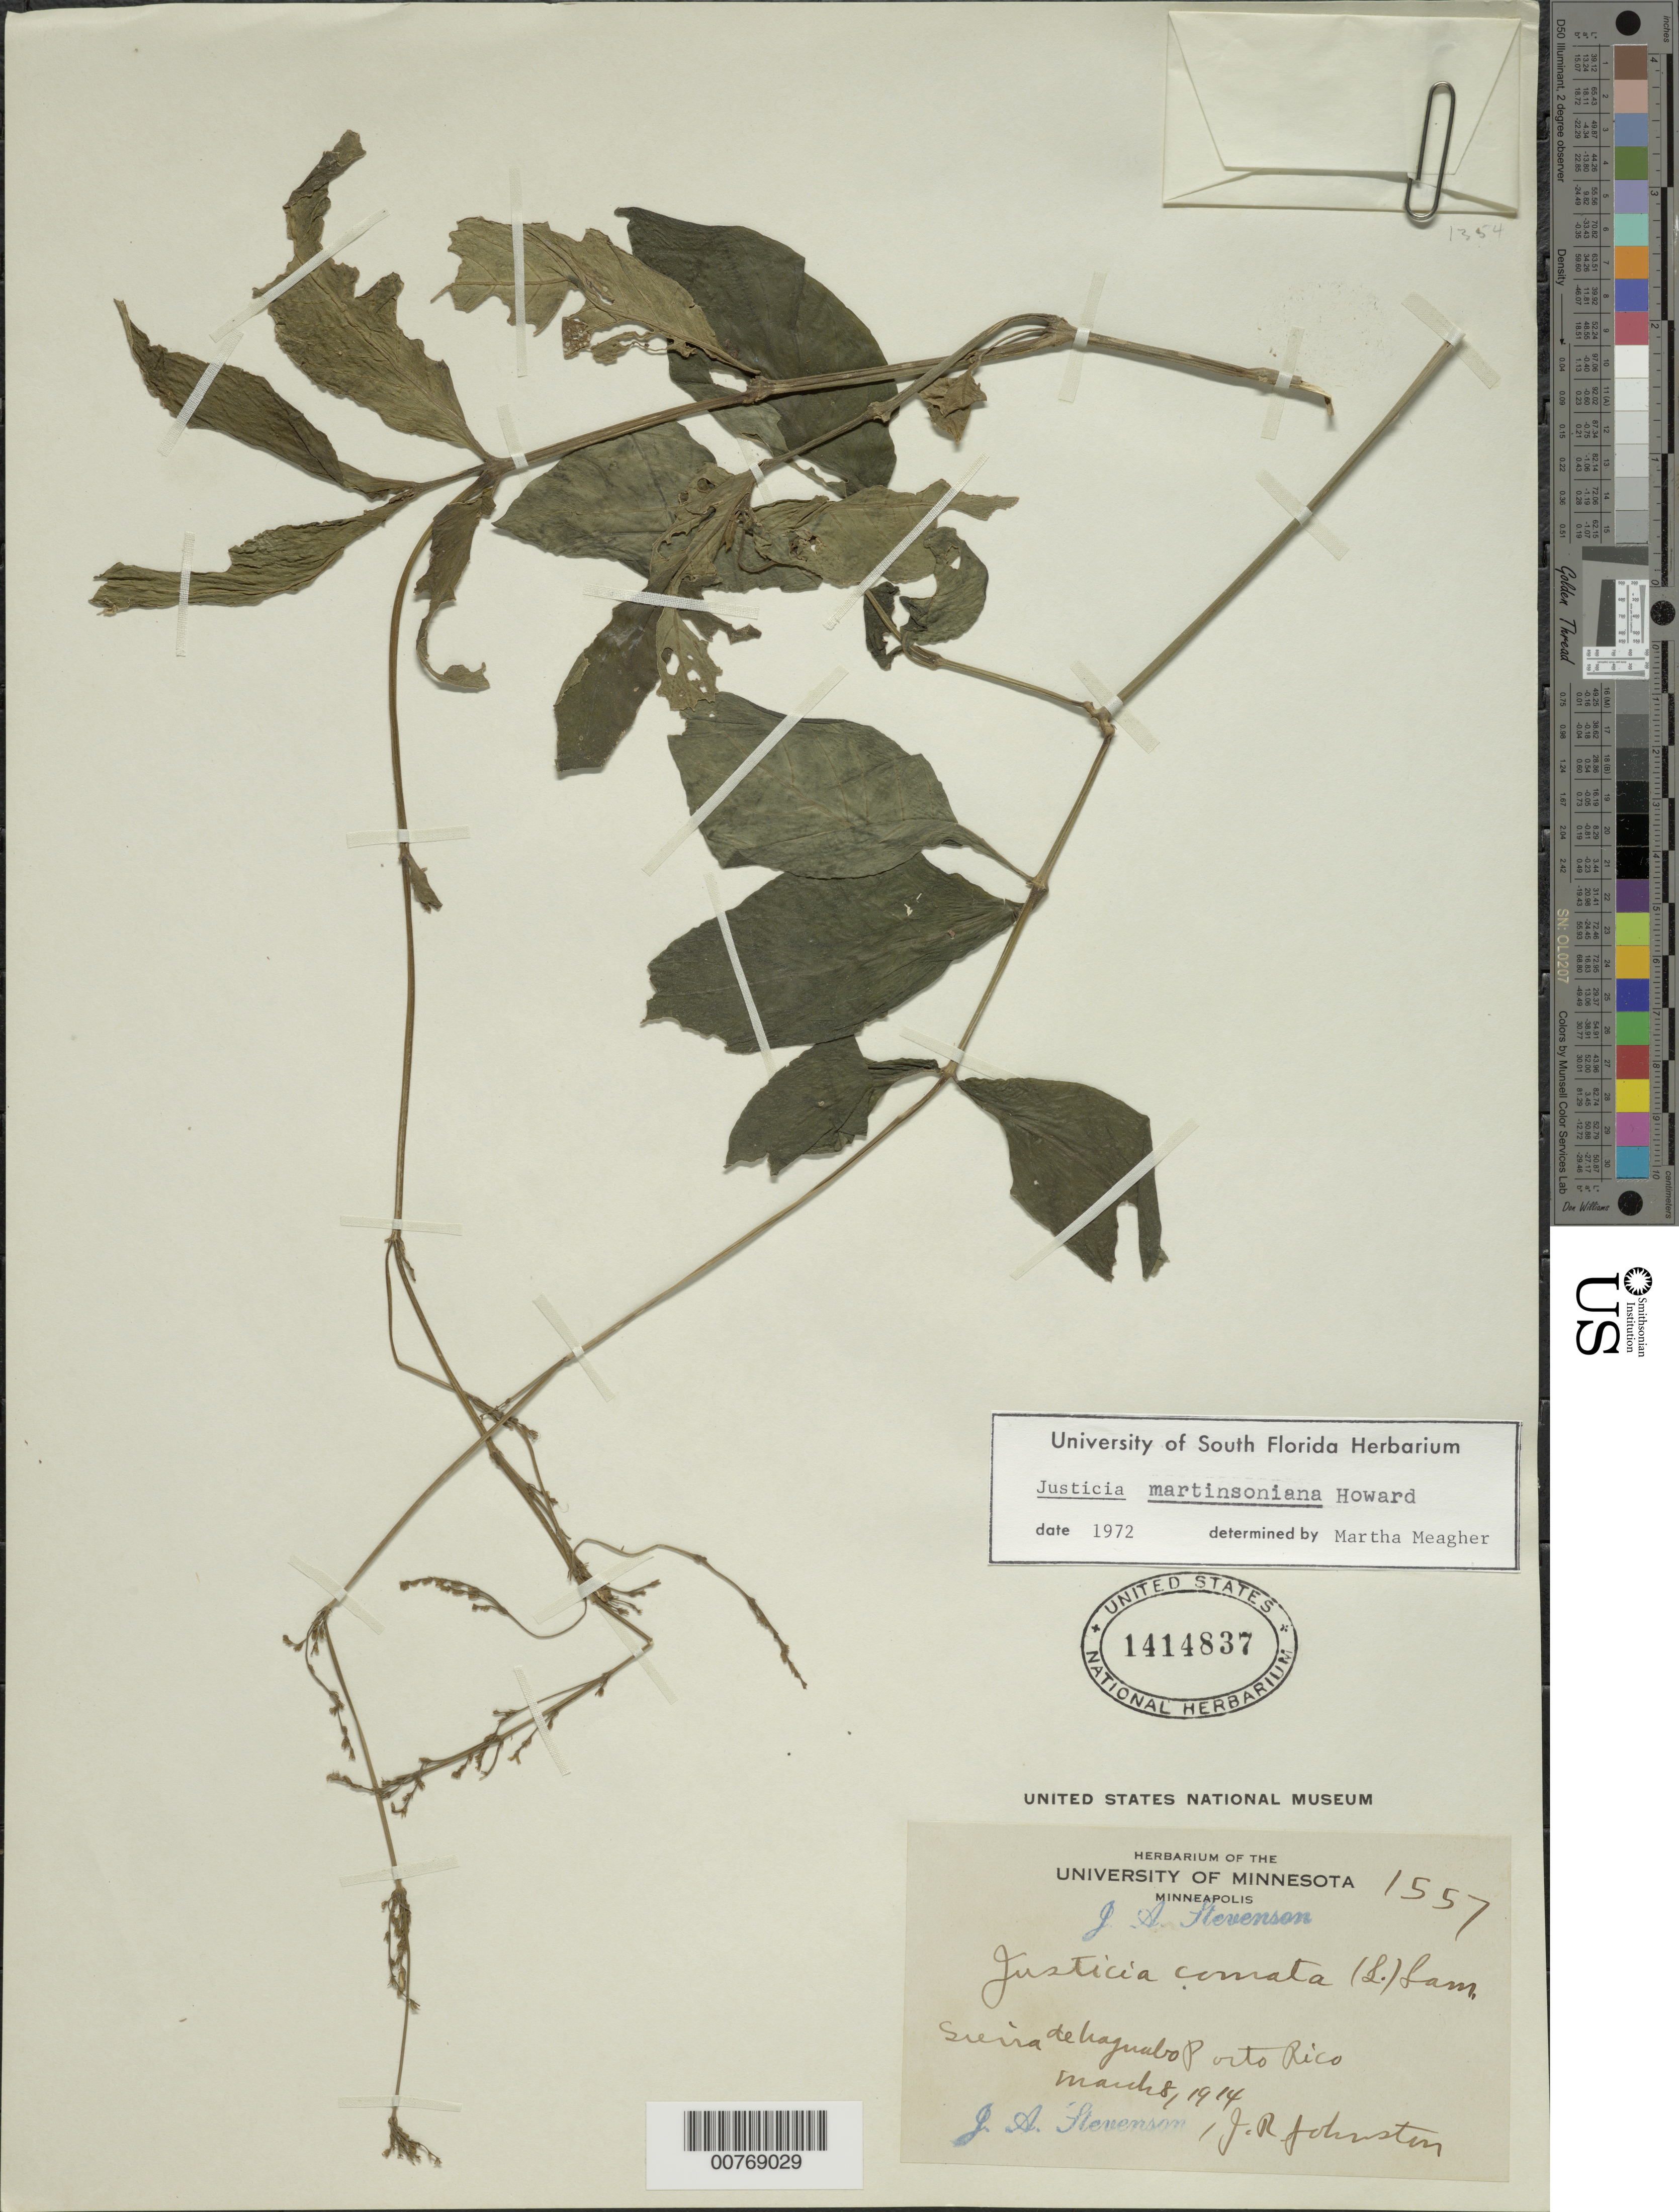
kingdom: Plantae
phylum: Tracheophyta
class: Magnoliopsida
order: Lamiales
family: Acanthaceae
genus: Justicia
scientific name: Justicia martinsoniana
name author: R.A. Howard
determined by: Meagher, M.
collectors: J. Stevenson & J. Johnston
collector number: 1557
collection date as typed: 08 Mar 1914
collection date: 1914-03-08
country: Puerto Rico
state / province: Naguabo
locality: Sierra de Naguabo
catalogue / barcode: US 1414837